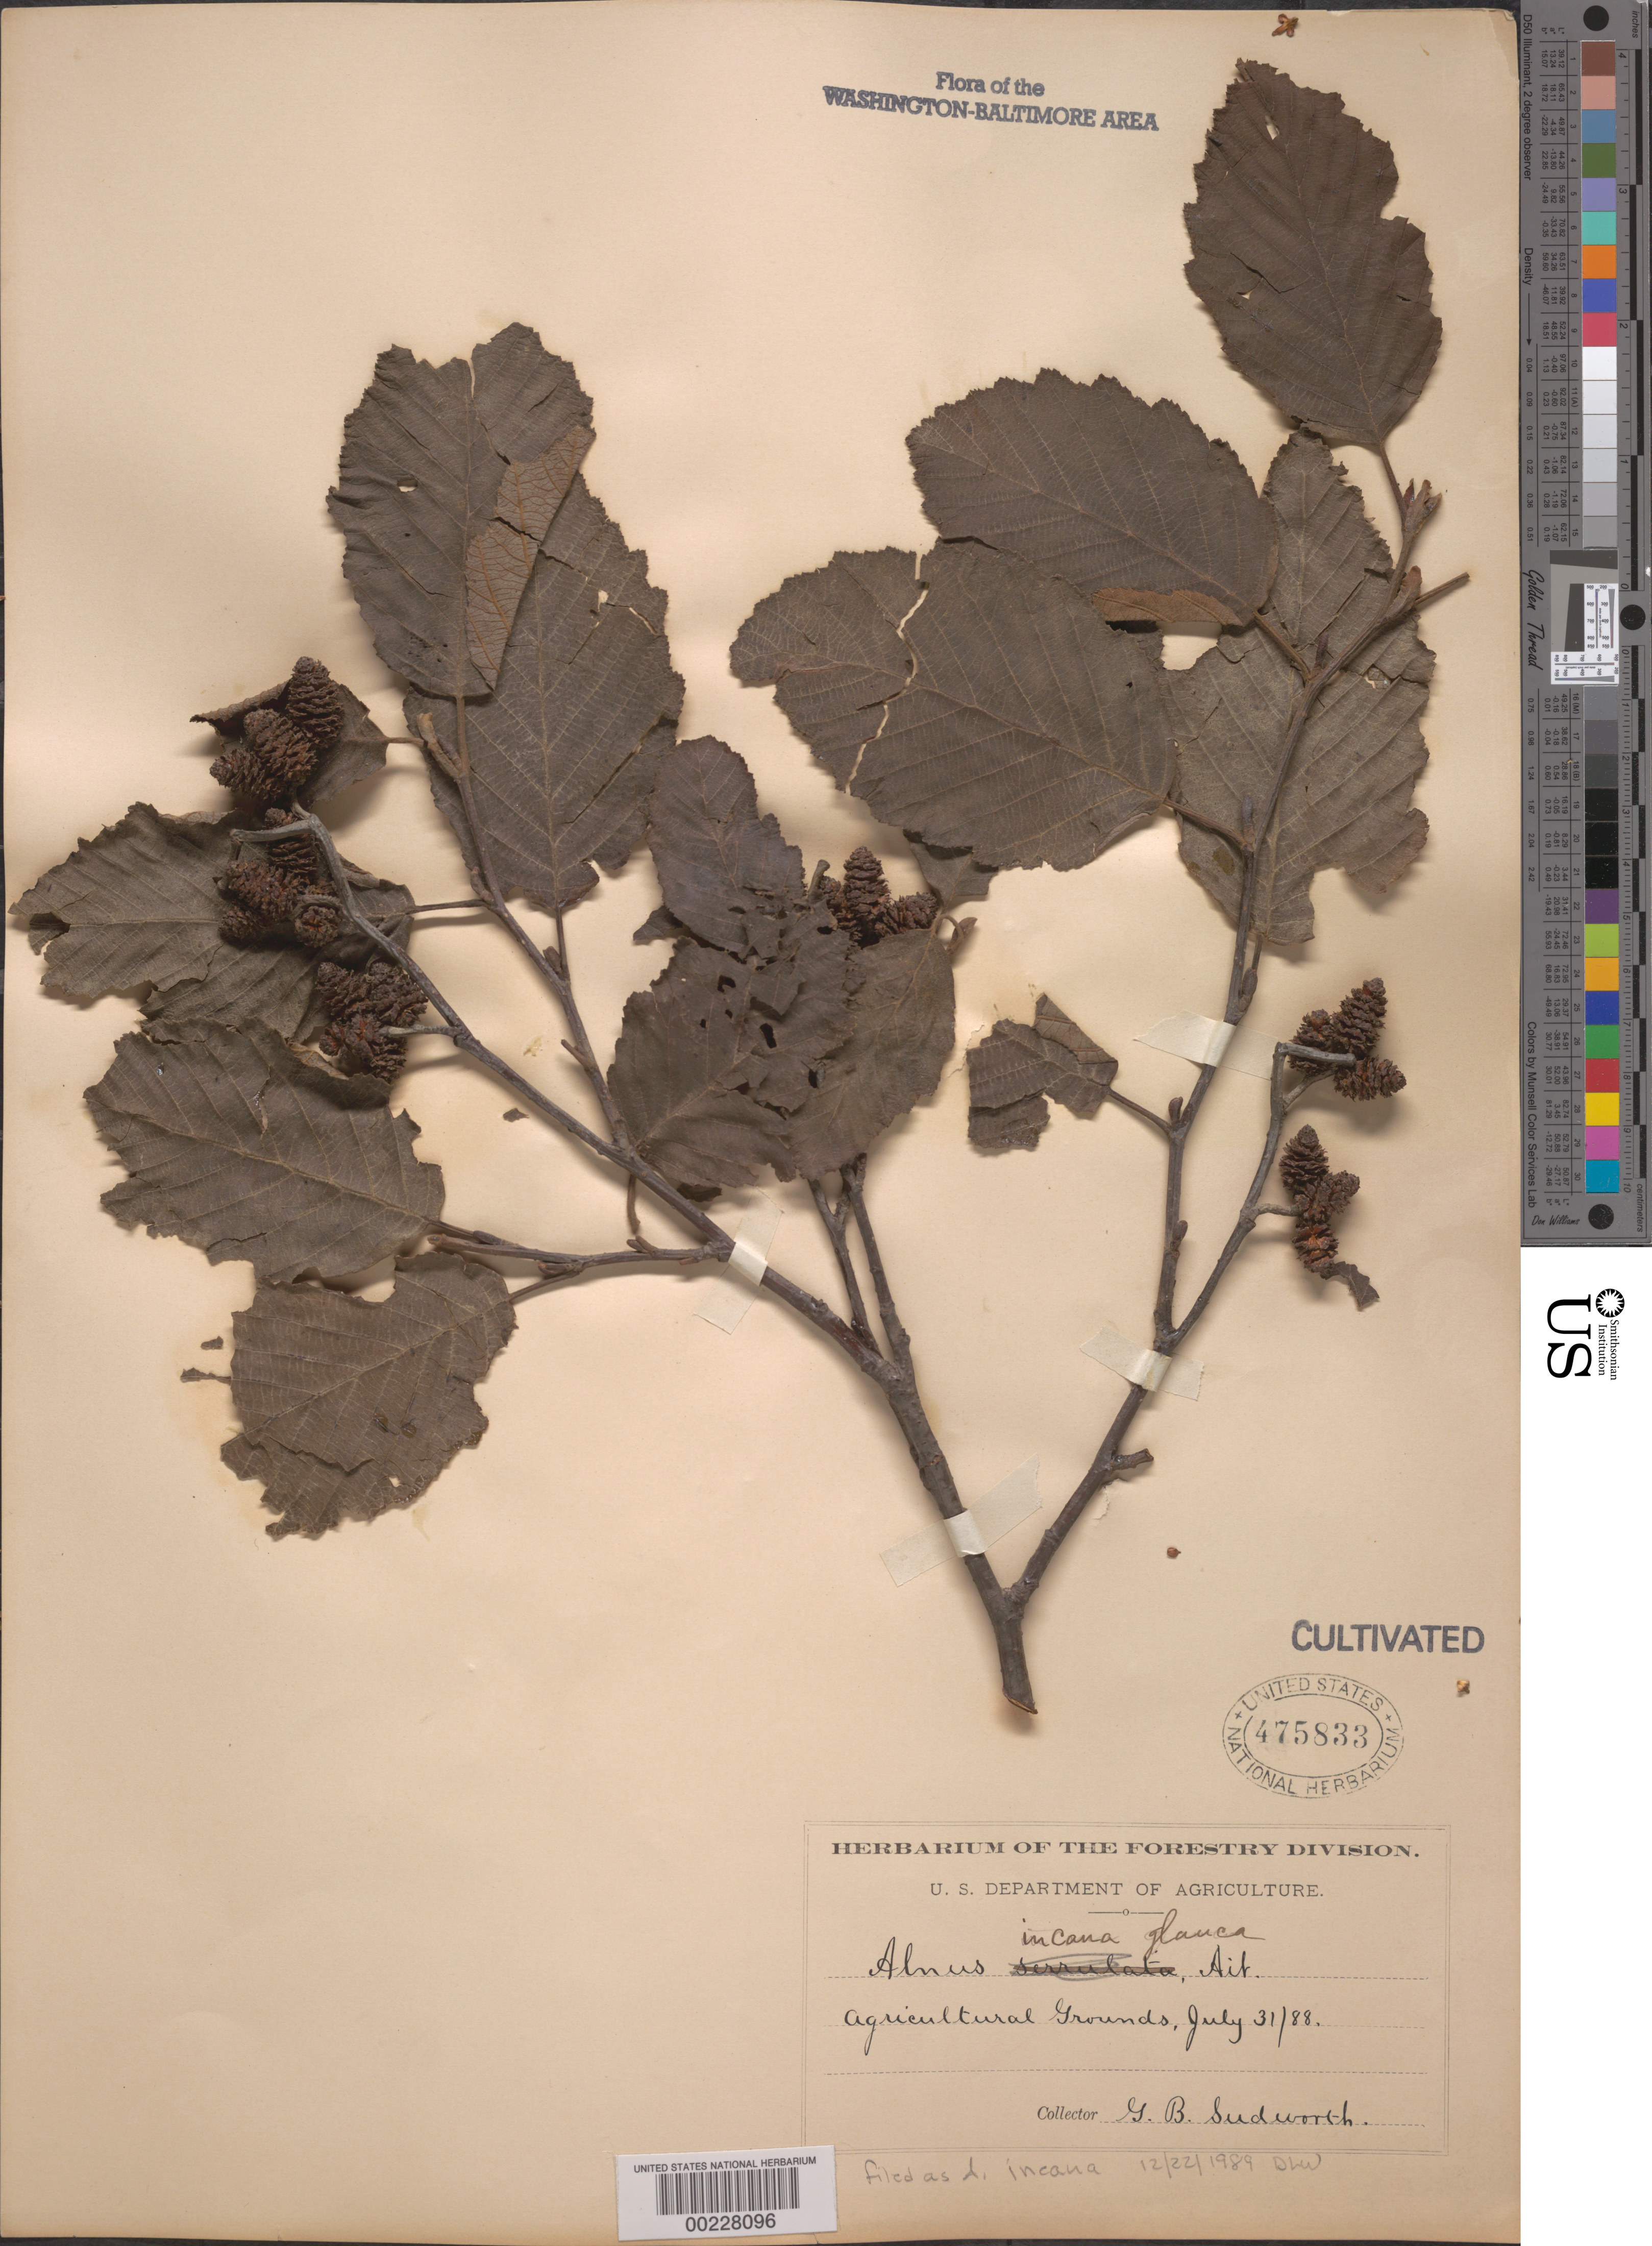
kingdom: Plantae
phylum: Tracheophyta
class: Magnoliopsida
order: Fagales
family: Betulaceae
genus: Alnus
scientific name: Alnus incana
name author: (L.) Moench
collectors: G. B. Sudworth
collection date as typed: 31 Jul 1888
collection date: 1888-07-31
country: United States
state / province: District of Columbia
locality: Agricultural grounds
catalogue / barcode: US 475833